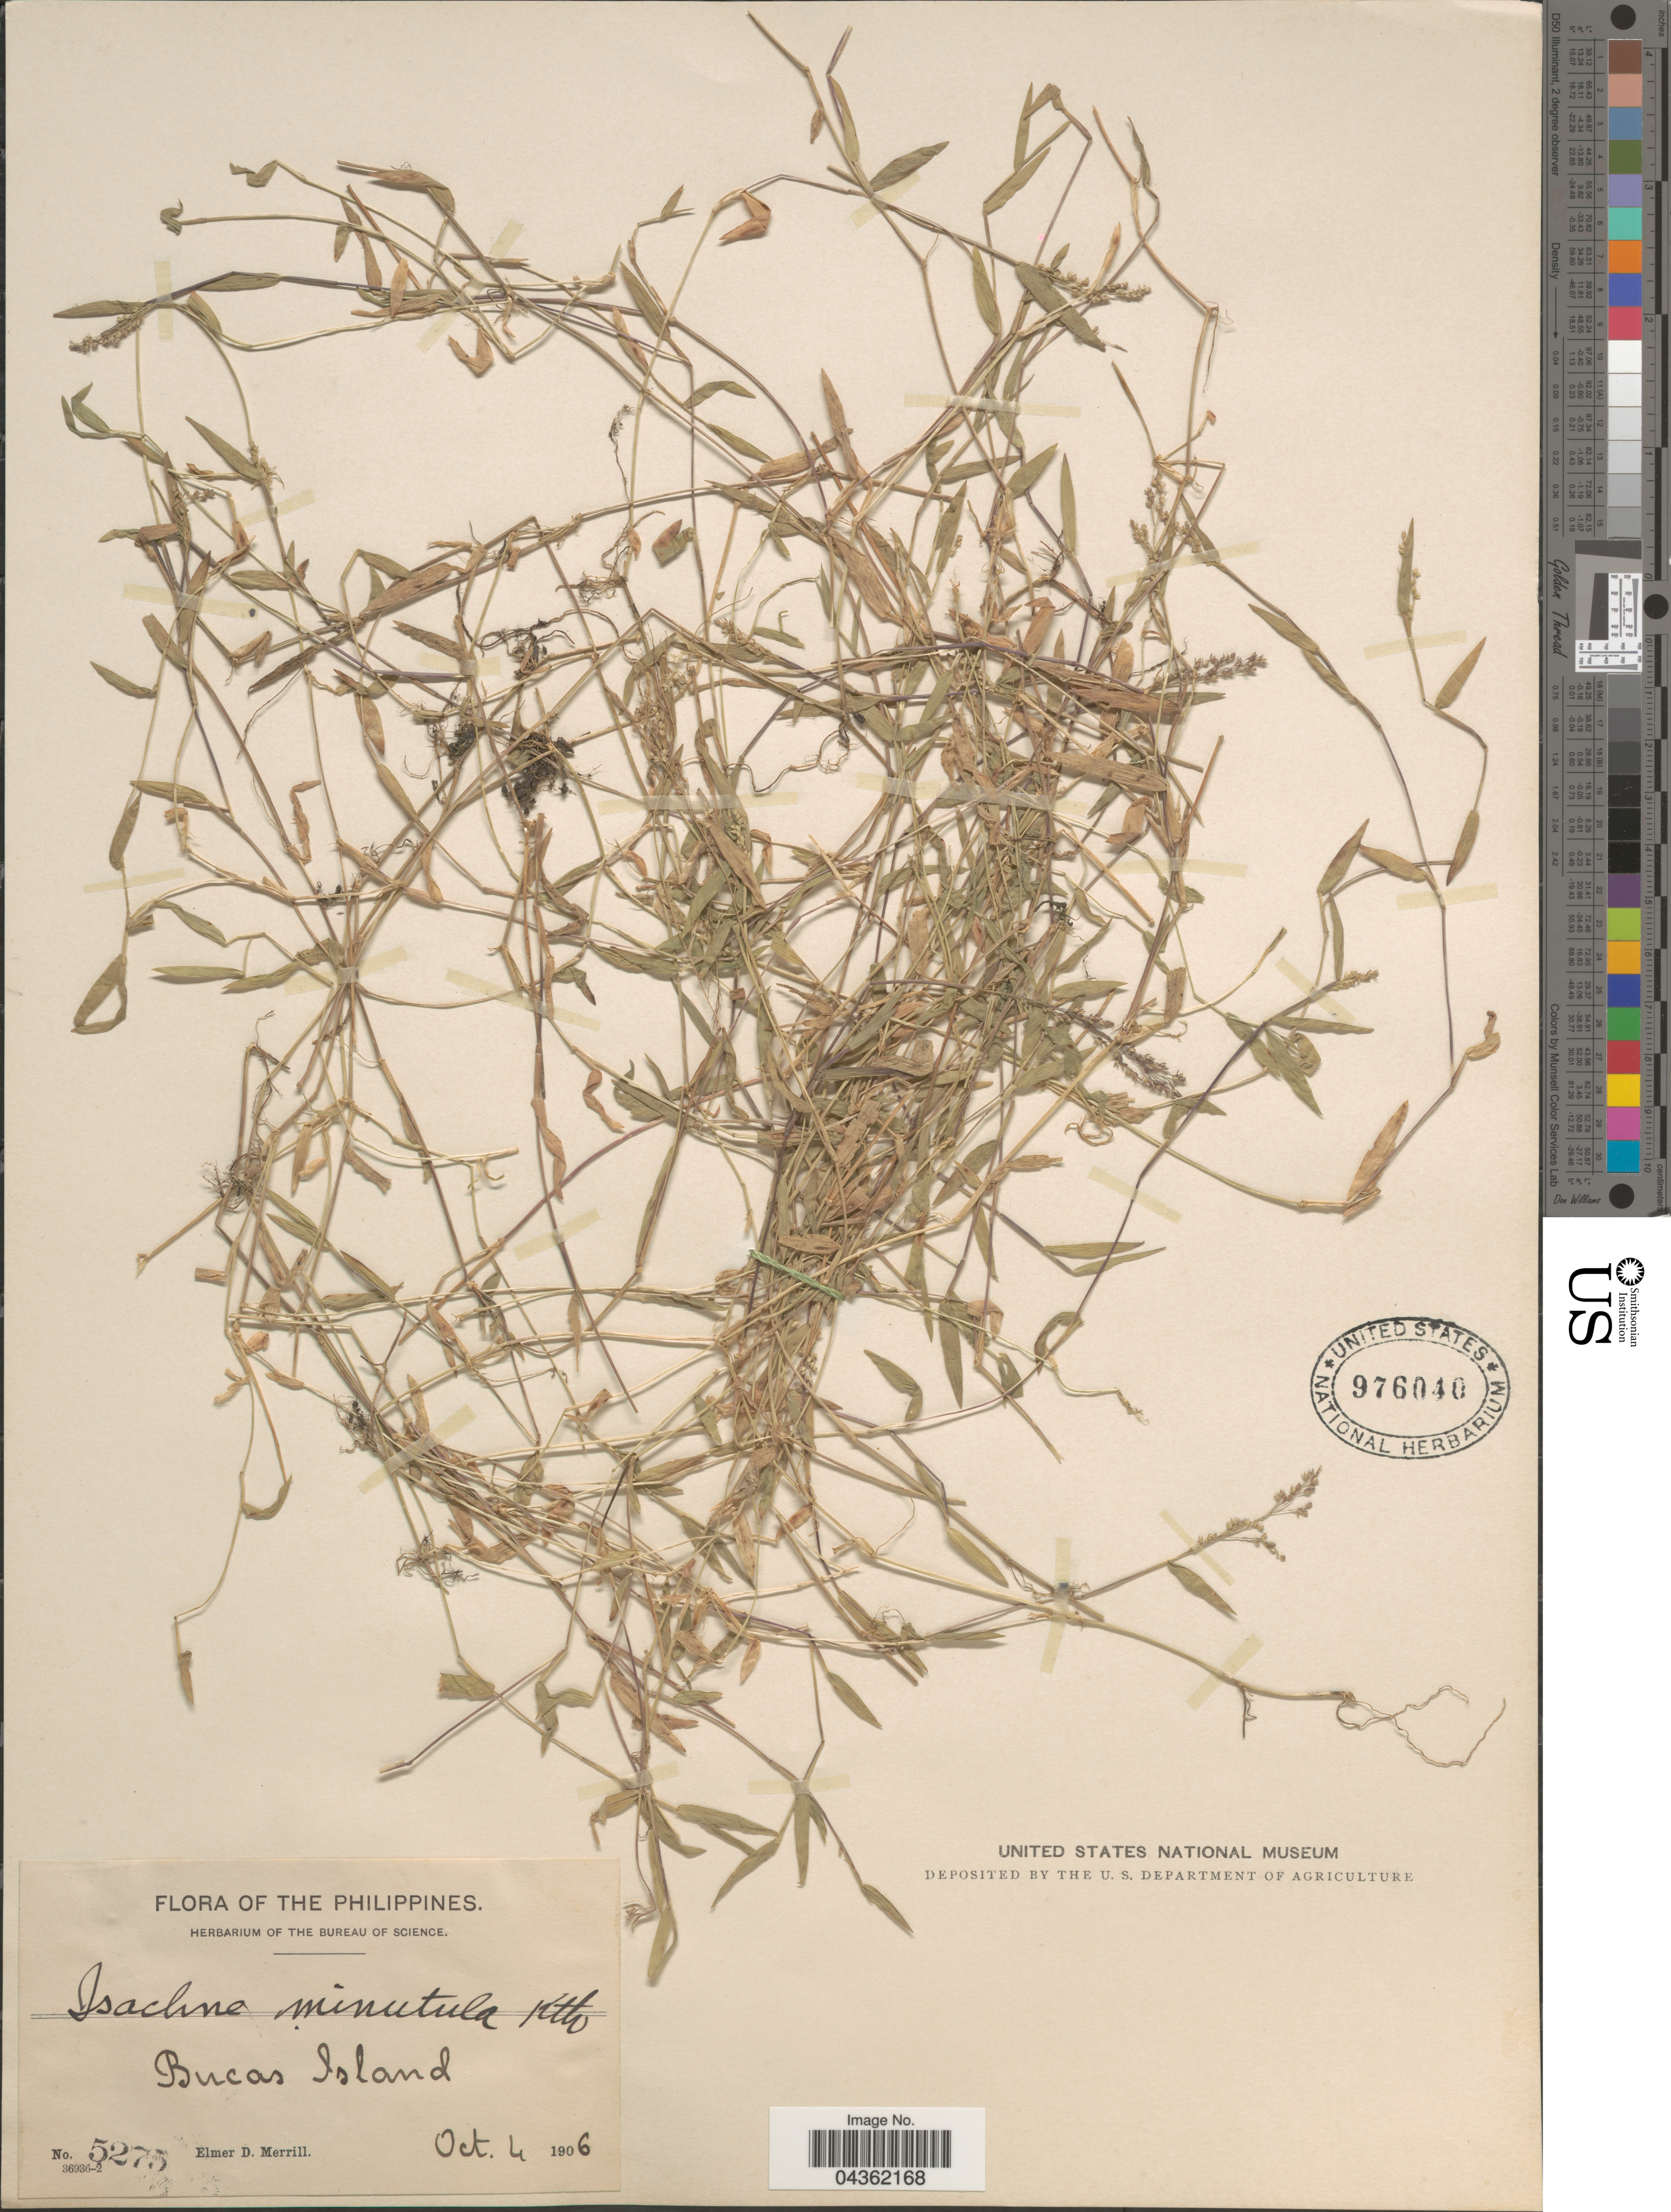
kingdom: Plantae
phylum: Tracheophyta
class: Liliopsida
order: Poales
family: Poaceae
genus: Isachne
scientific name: Isachne minutula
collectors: E. D. Merrill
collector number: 5275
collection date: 1906-10-04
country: Philippines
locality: Bucas Island.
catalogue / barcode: US 976040